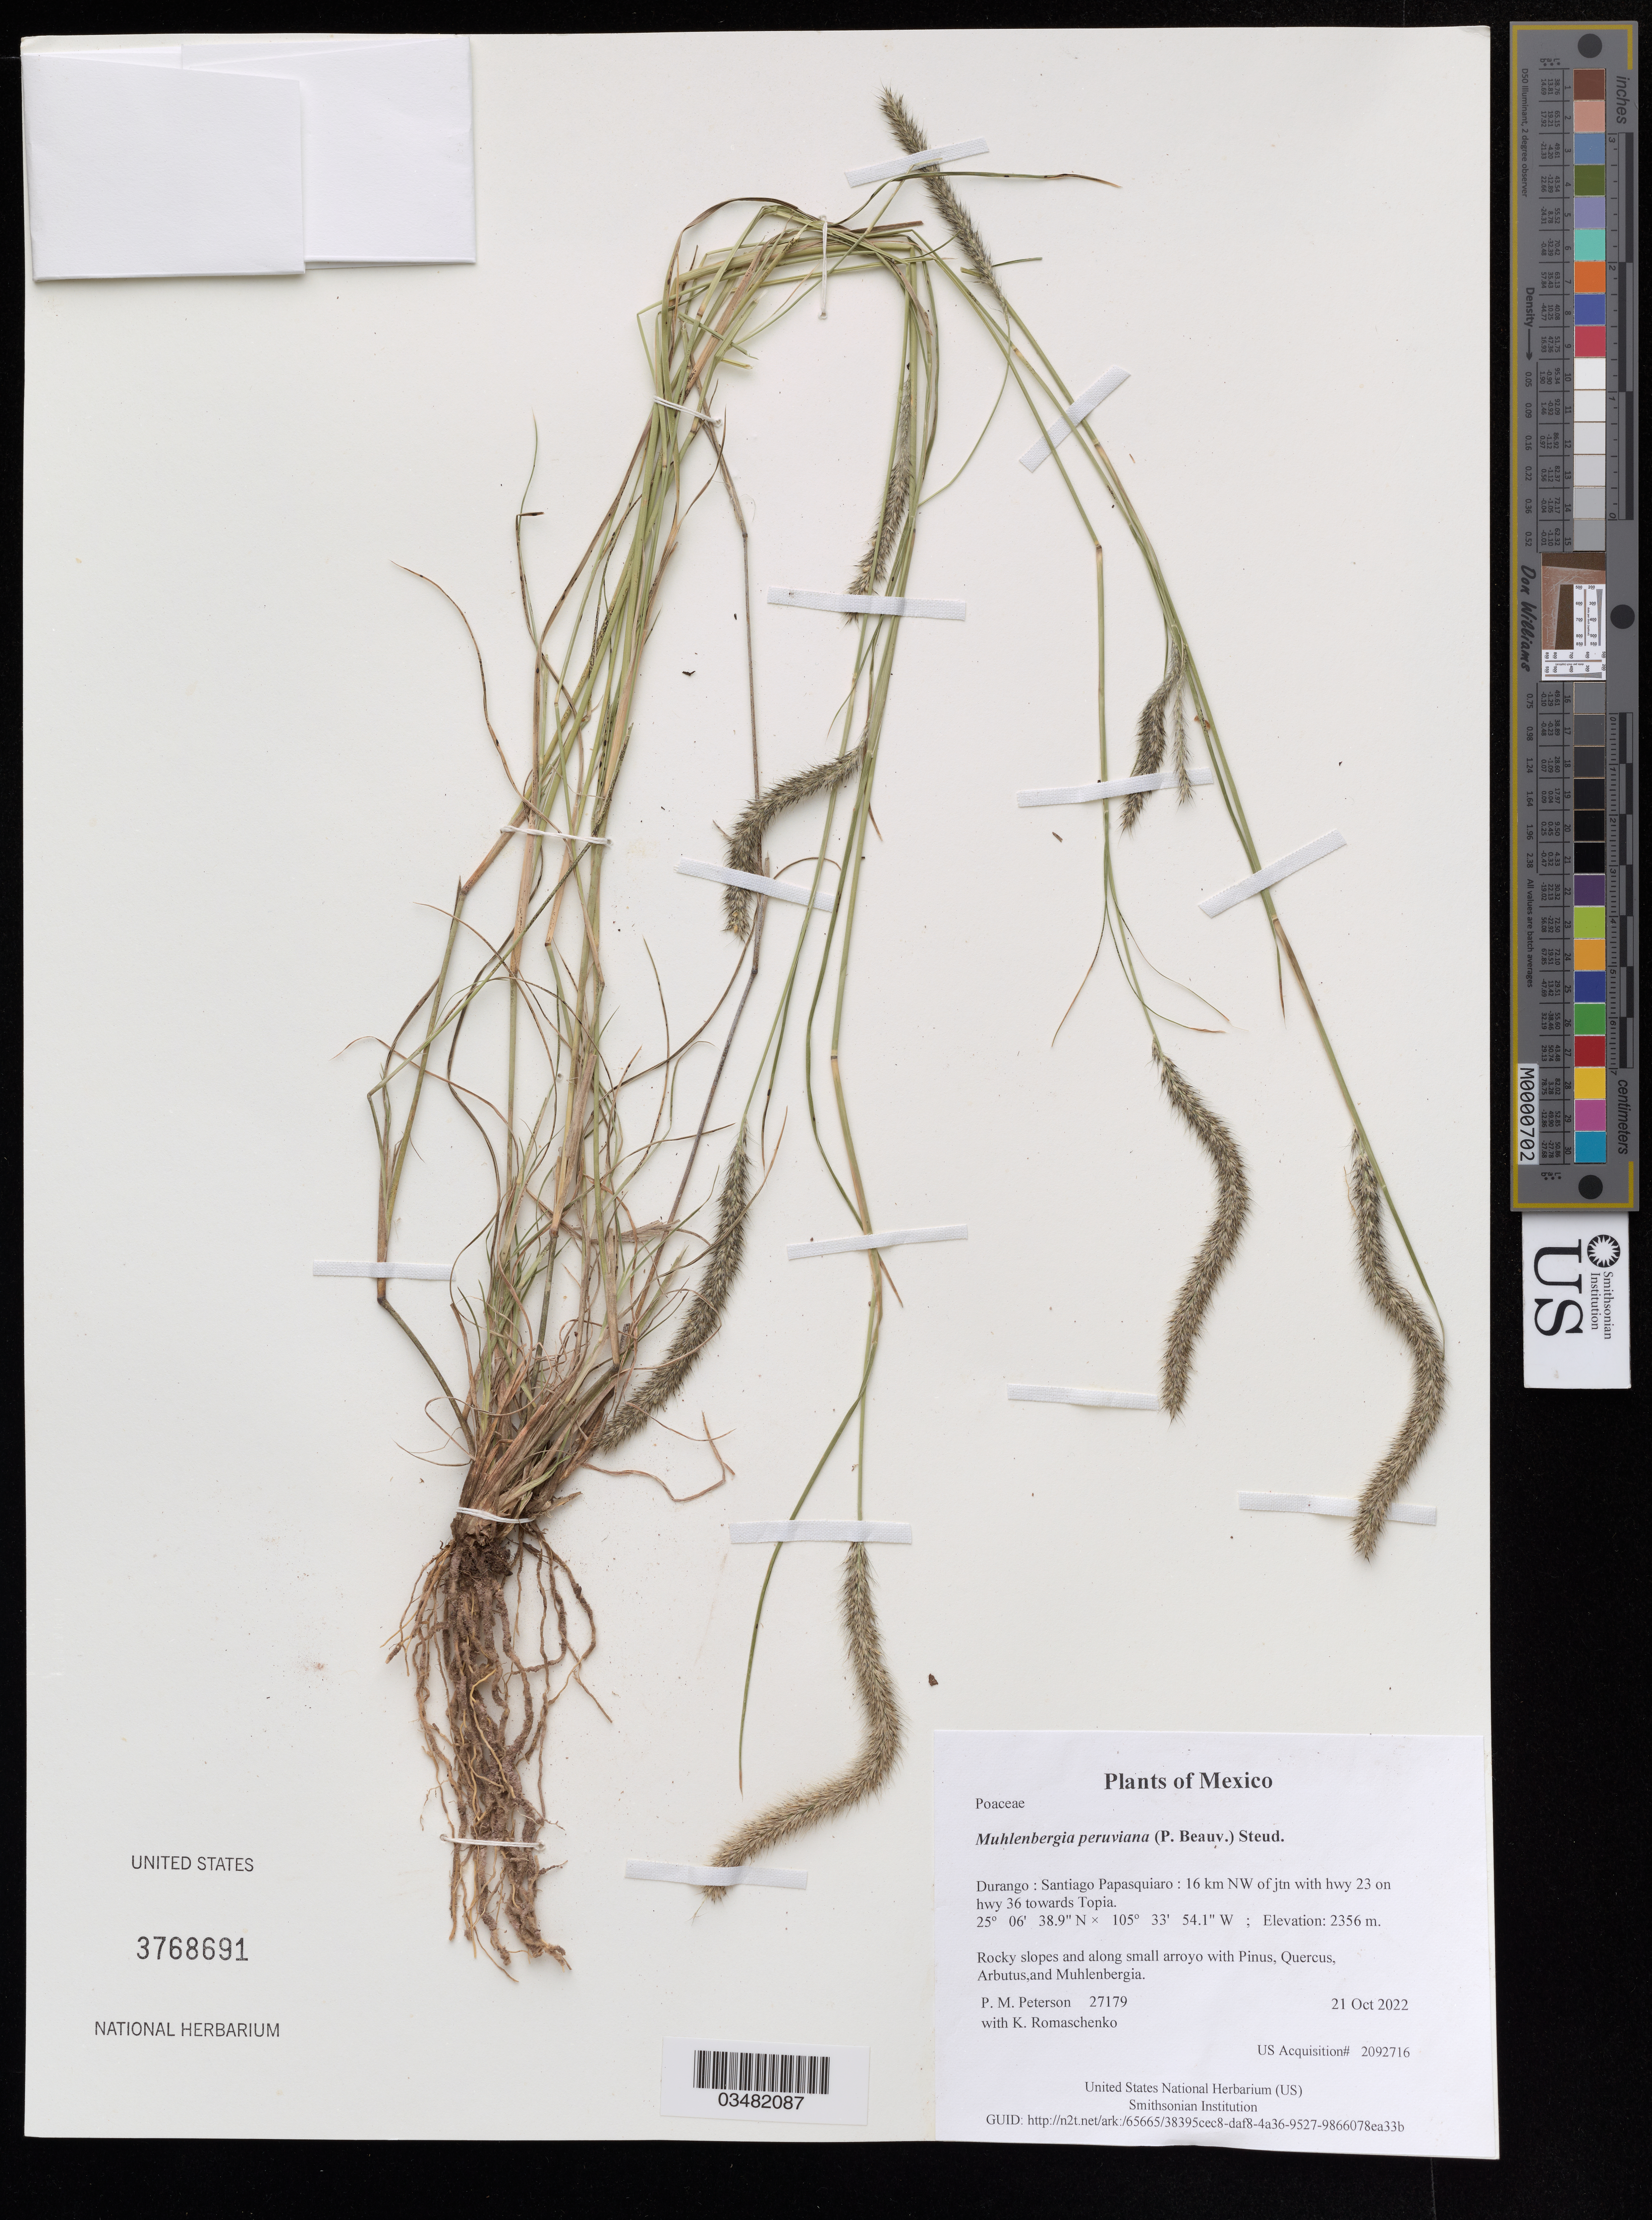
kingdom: Plantae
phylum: Tracheophyta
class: Liliopsida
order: Poales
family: Poaceae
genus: Muhlenbergia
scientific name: Muhlenbergia peruviana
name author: (P. Beauv.) Steud.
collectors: P. M. Peterson & K. Romaschenko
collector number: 27179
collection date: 2022-10-21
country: México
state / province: Durango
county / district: Santiago Papasquiaro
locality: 16 km NW of jtn with hwy 23 on hwy 36 towards Topia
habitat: Rocky slopes and along small arroyo with Pinus, Quercus, Arbutus,and Muhlenbergia.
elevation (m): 2356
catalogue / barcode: US 3768691